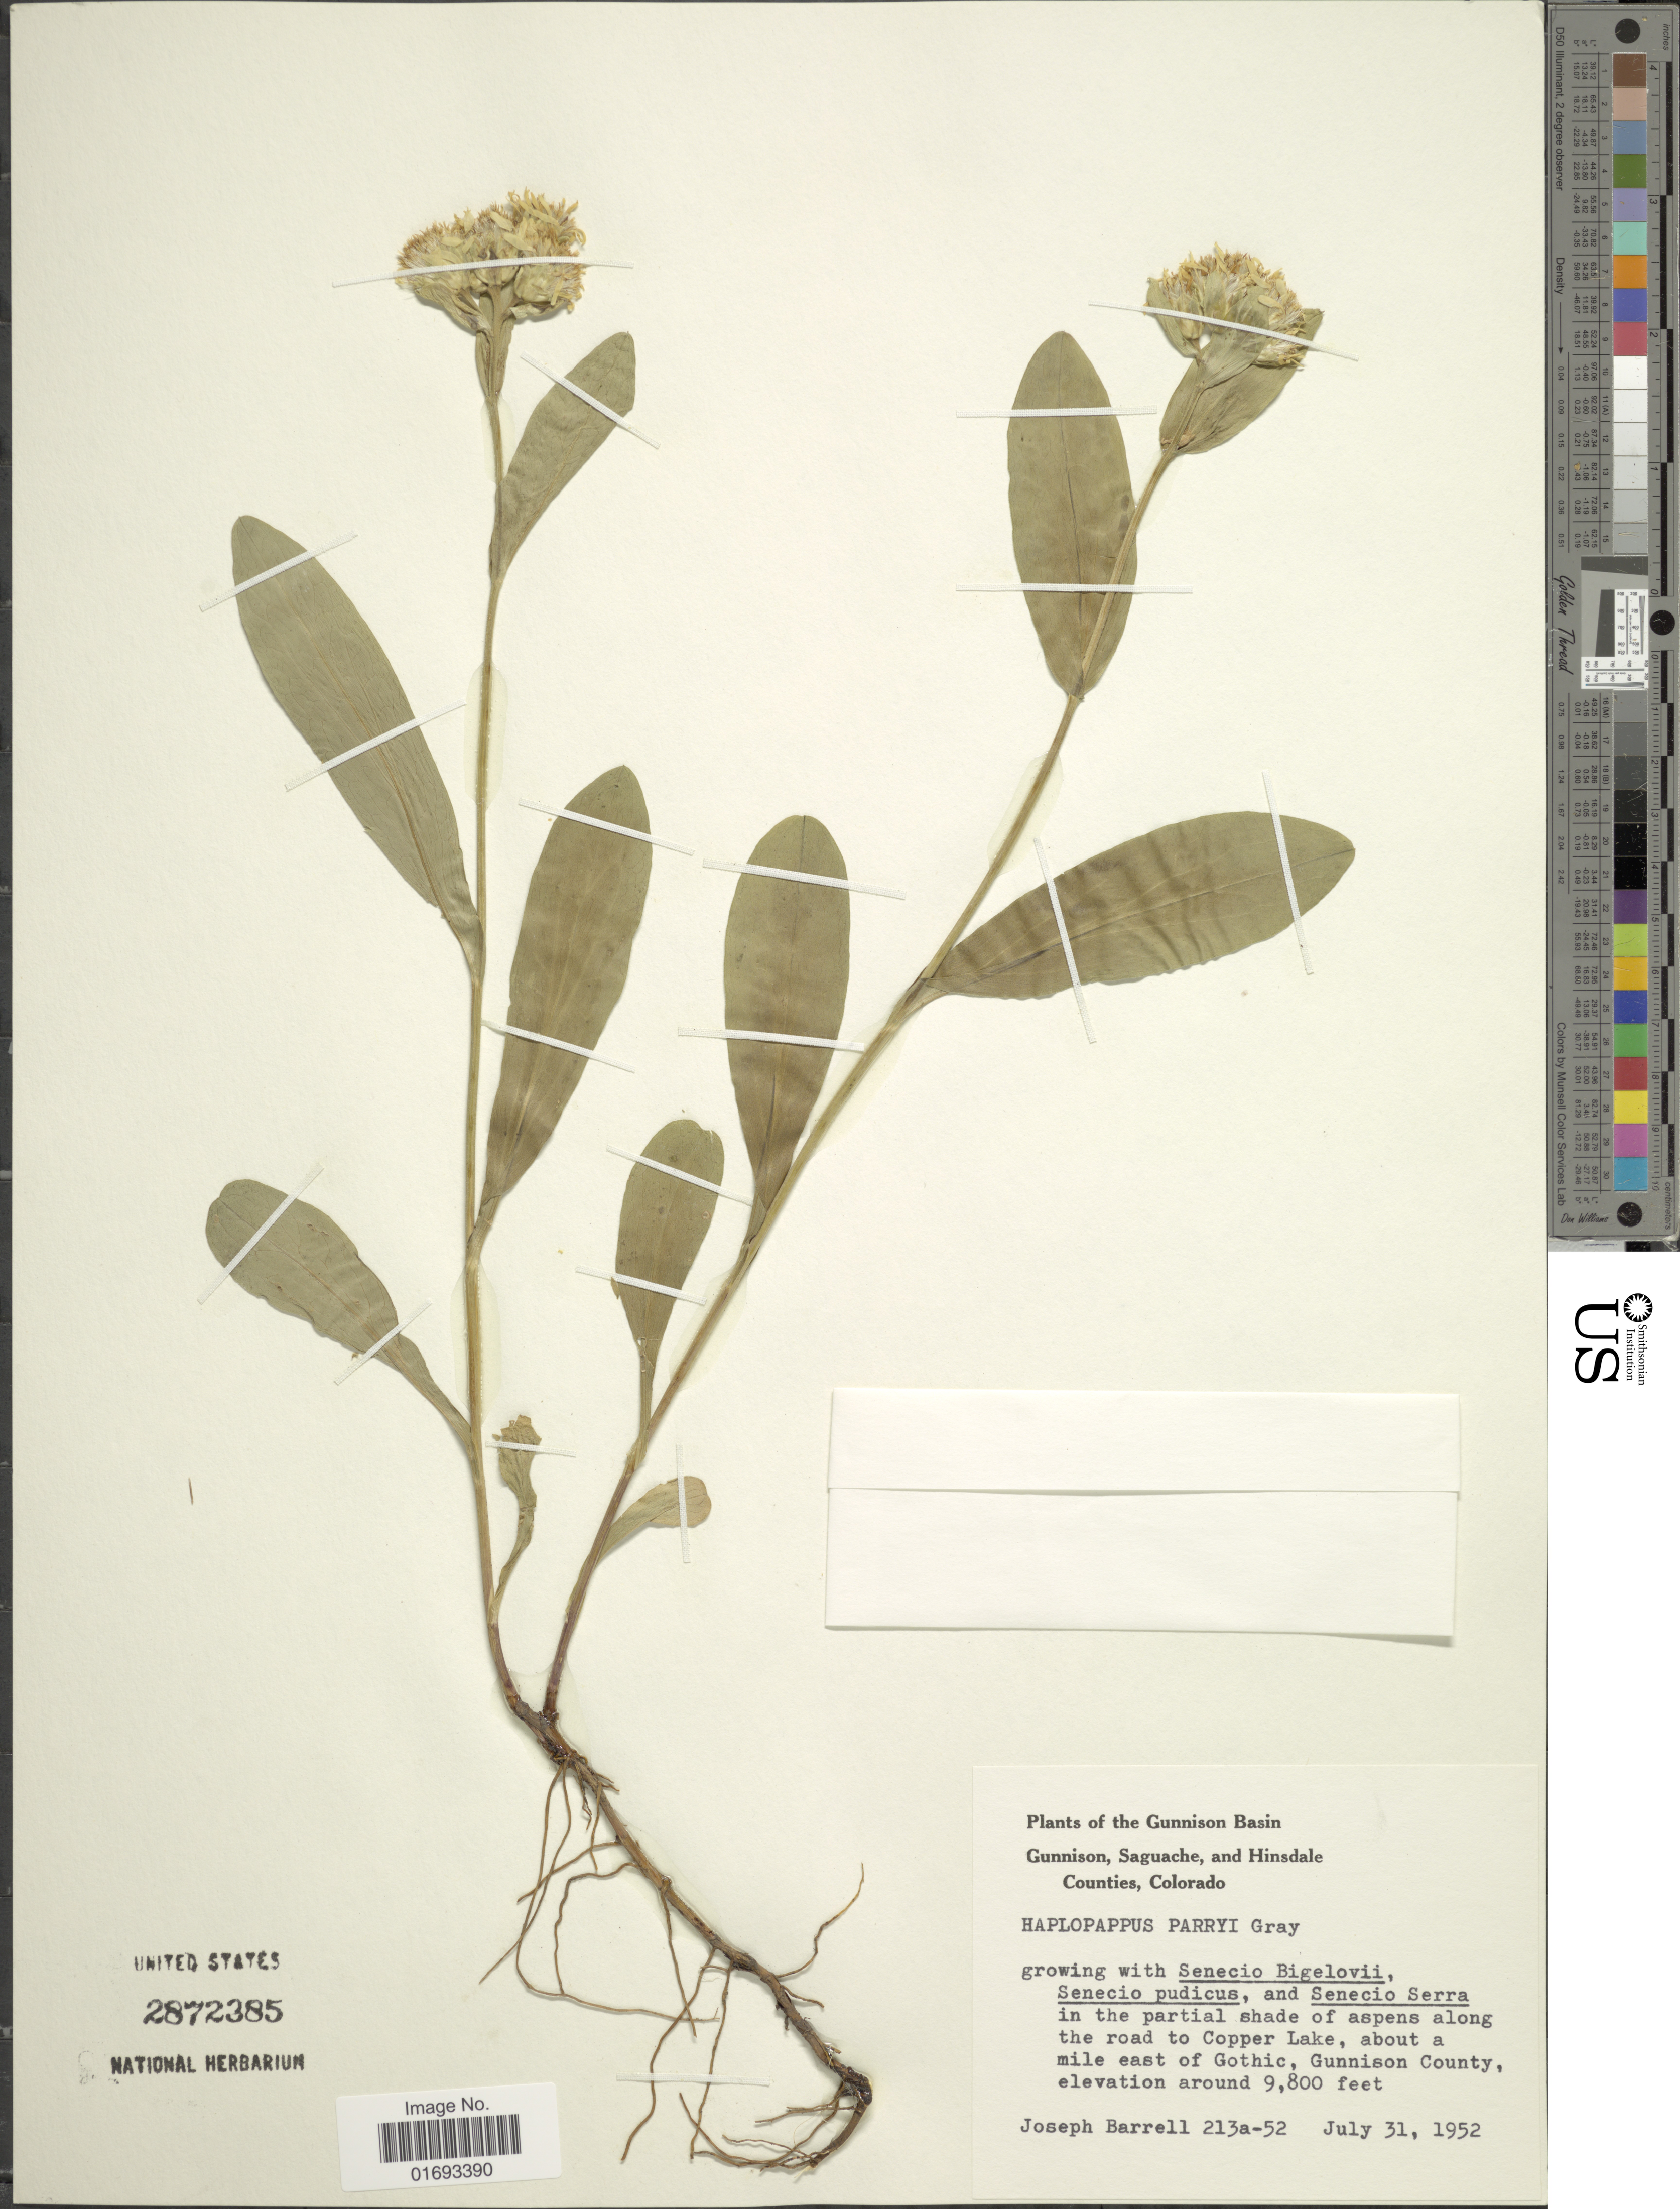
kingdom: Plantae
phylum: Tracheophyta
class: Magnoliopsida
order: Asterales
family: Asteraceae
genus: Oreochrysum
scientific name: Oreochrysum parryi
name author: (A. Gray) Rydb.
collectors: J. Barrell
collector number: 213a-52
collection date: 1952-07-31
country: United States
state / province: Colorado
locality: Gunnison Basin, Gunnison, Saguache, and Hinsdale Counties, in the partial shade of aspens along the road to Copper Lake, about a mile east of Gothic, Gunnison County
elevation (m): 2987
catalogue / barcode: US 2872385